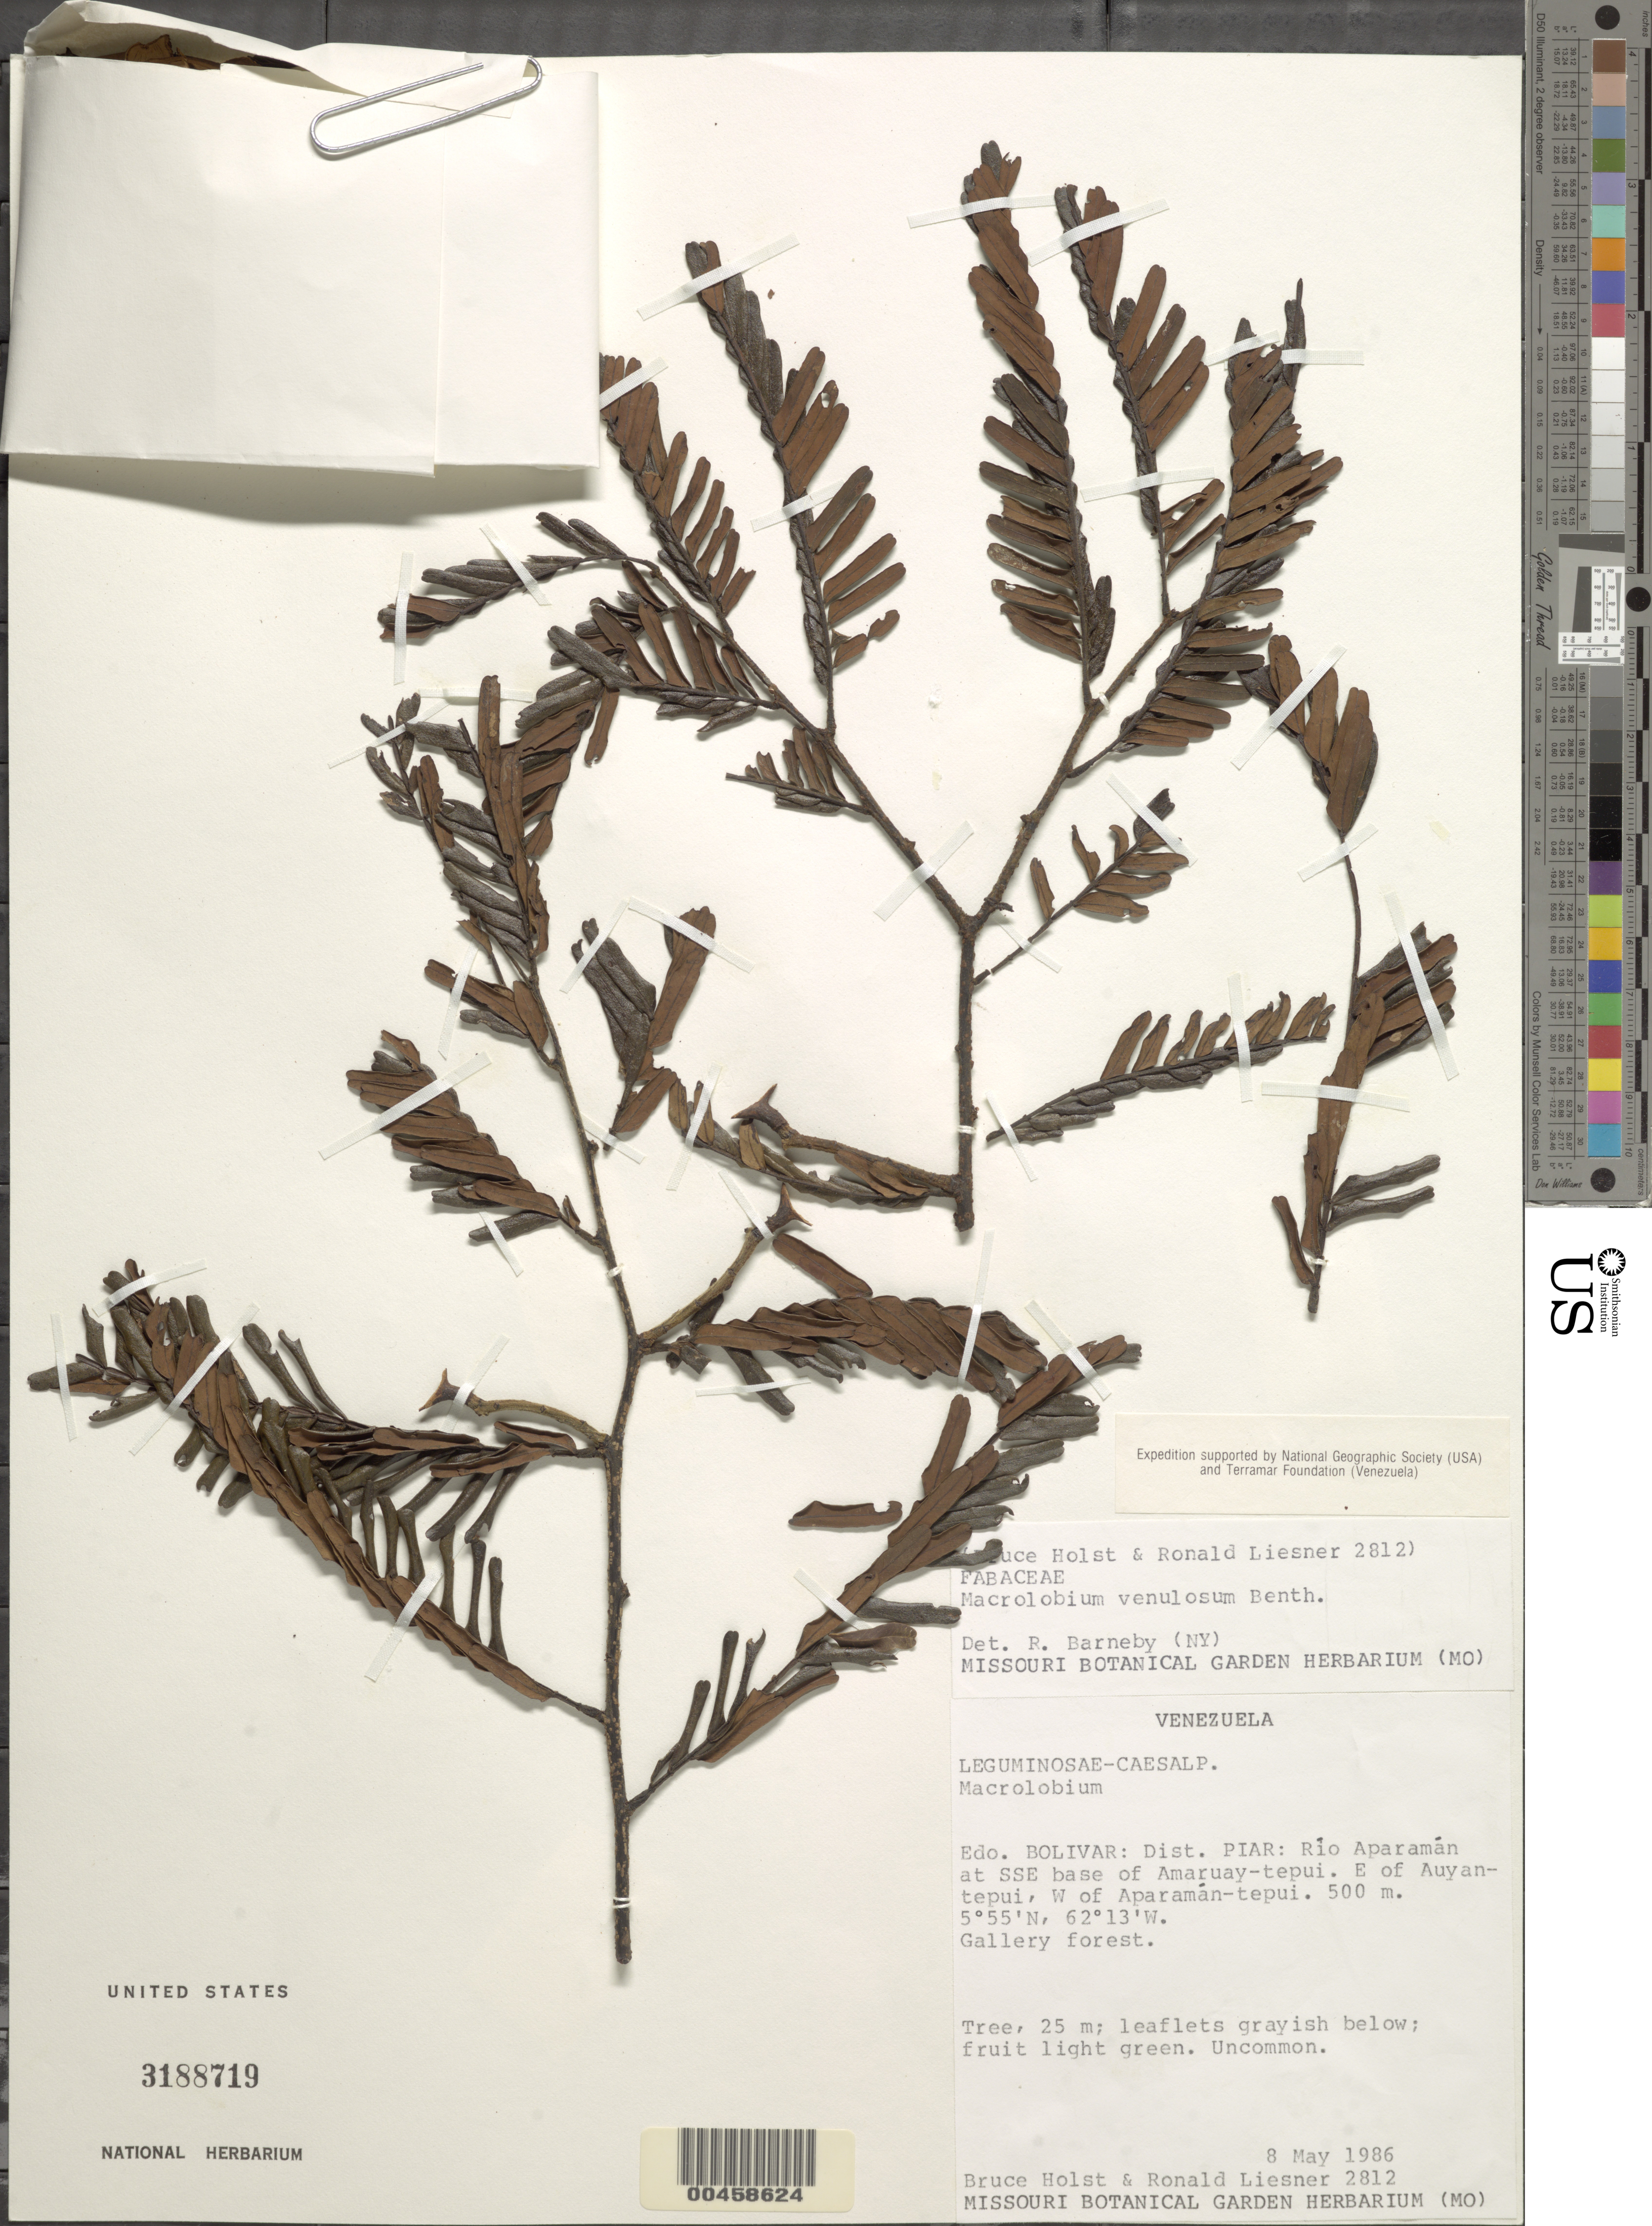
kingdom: Plantae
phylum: Tracheophyta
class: Magnoliopsida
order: Fabales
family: Fabaceae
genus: Macrolobium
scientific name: Macrolobium venulosum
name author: Benth. in Mart.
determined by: Barneby, Rupert C., (NY)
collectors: B. Holst & R. L. Liesner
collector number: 2812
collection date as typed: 08 May 1986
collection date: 1986-05-08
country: Venezuela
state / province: Bolivar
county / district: Piar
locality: Rio aparaman at sse base of amaruy-tepui. e of auyan-tepui, w of aparaman-tepui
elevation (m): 500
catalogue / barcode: US 3188719